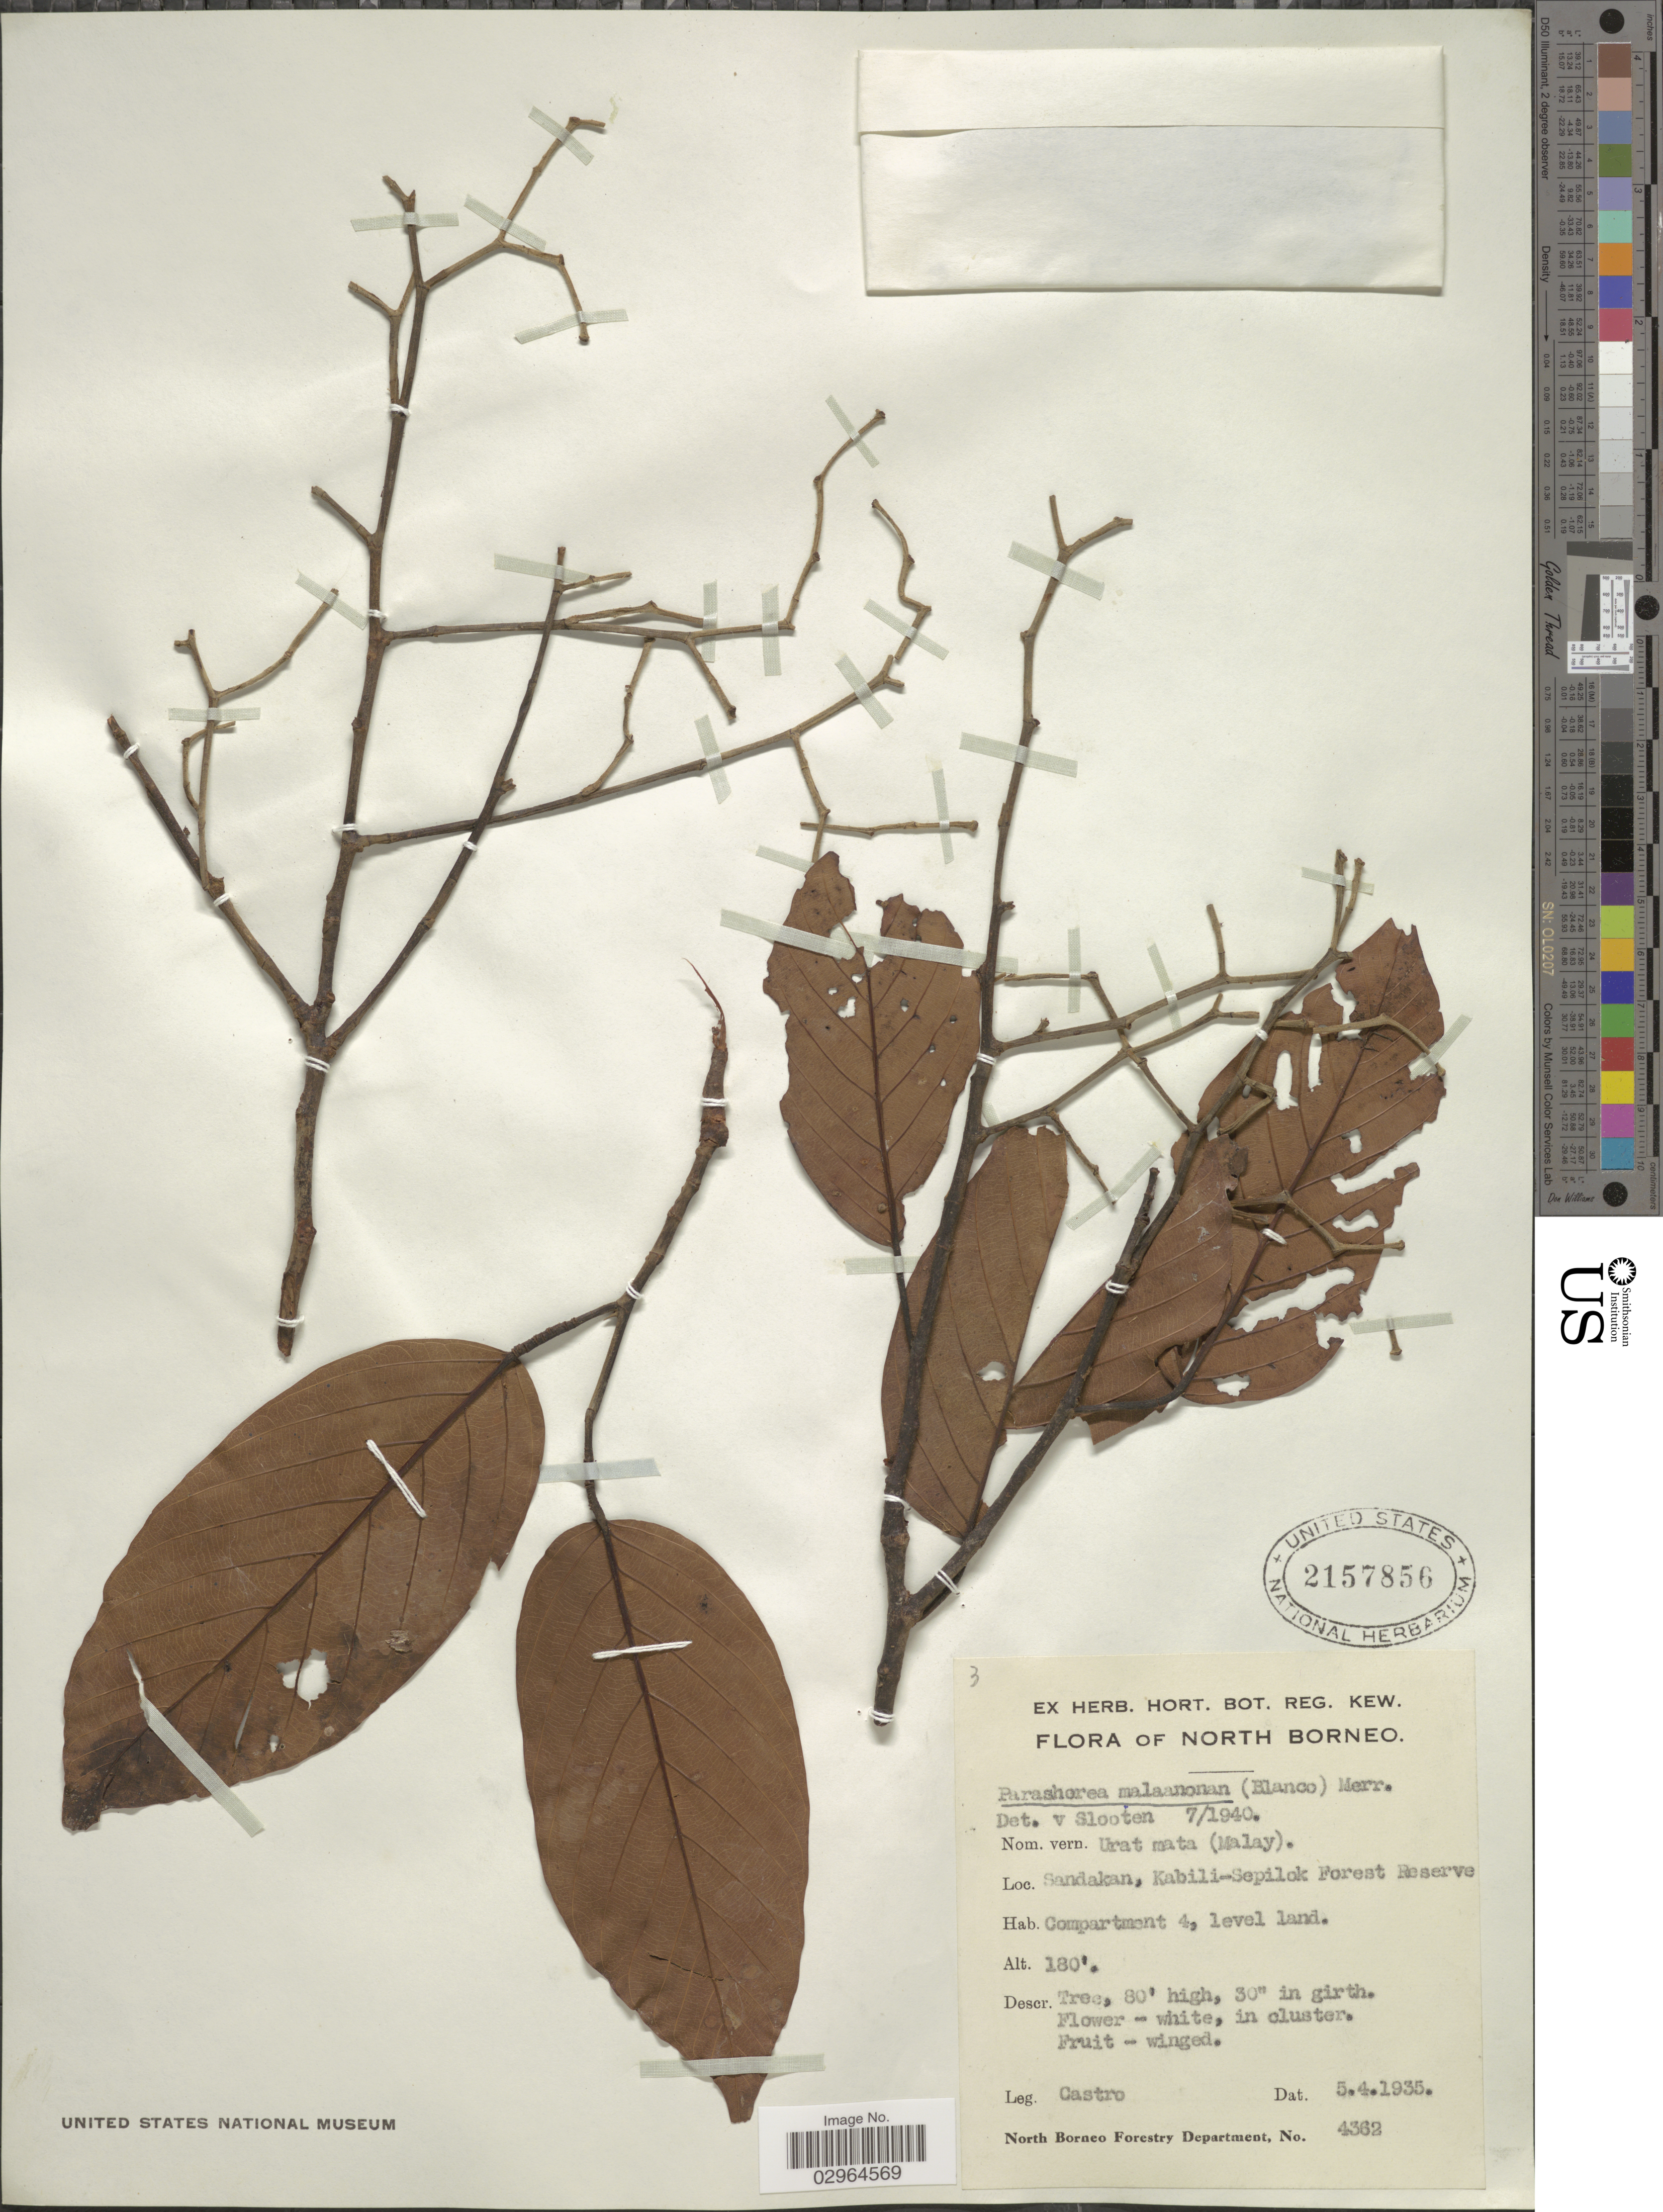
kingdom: Plantae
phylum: Tracheophyta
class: Magnoliopsida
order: Malvales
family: Dipterocarpaceae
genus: Parashorea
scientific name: Parashorea malaanonan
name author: (Blanco) Merr.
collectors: -. Castro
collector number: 4362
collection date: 1935-04-05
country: Malaysia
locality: North Borneo, Sandakan, Kabili-Sepilok Forest Reserve, Compartment 4, level land.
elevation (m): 55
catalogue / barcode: US 2157856